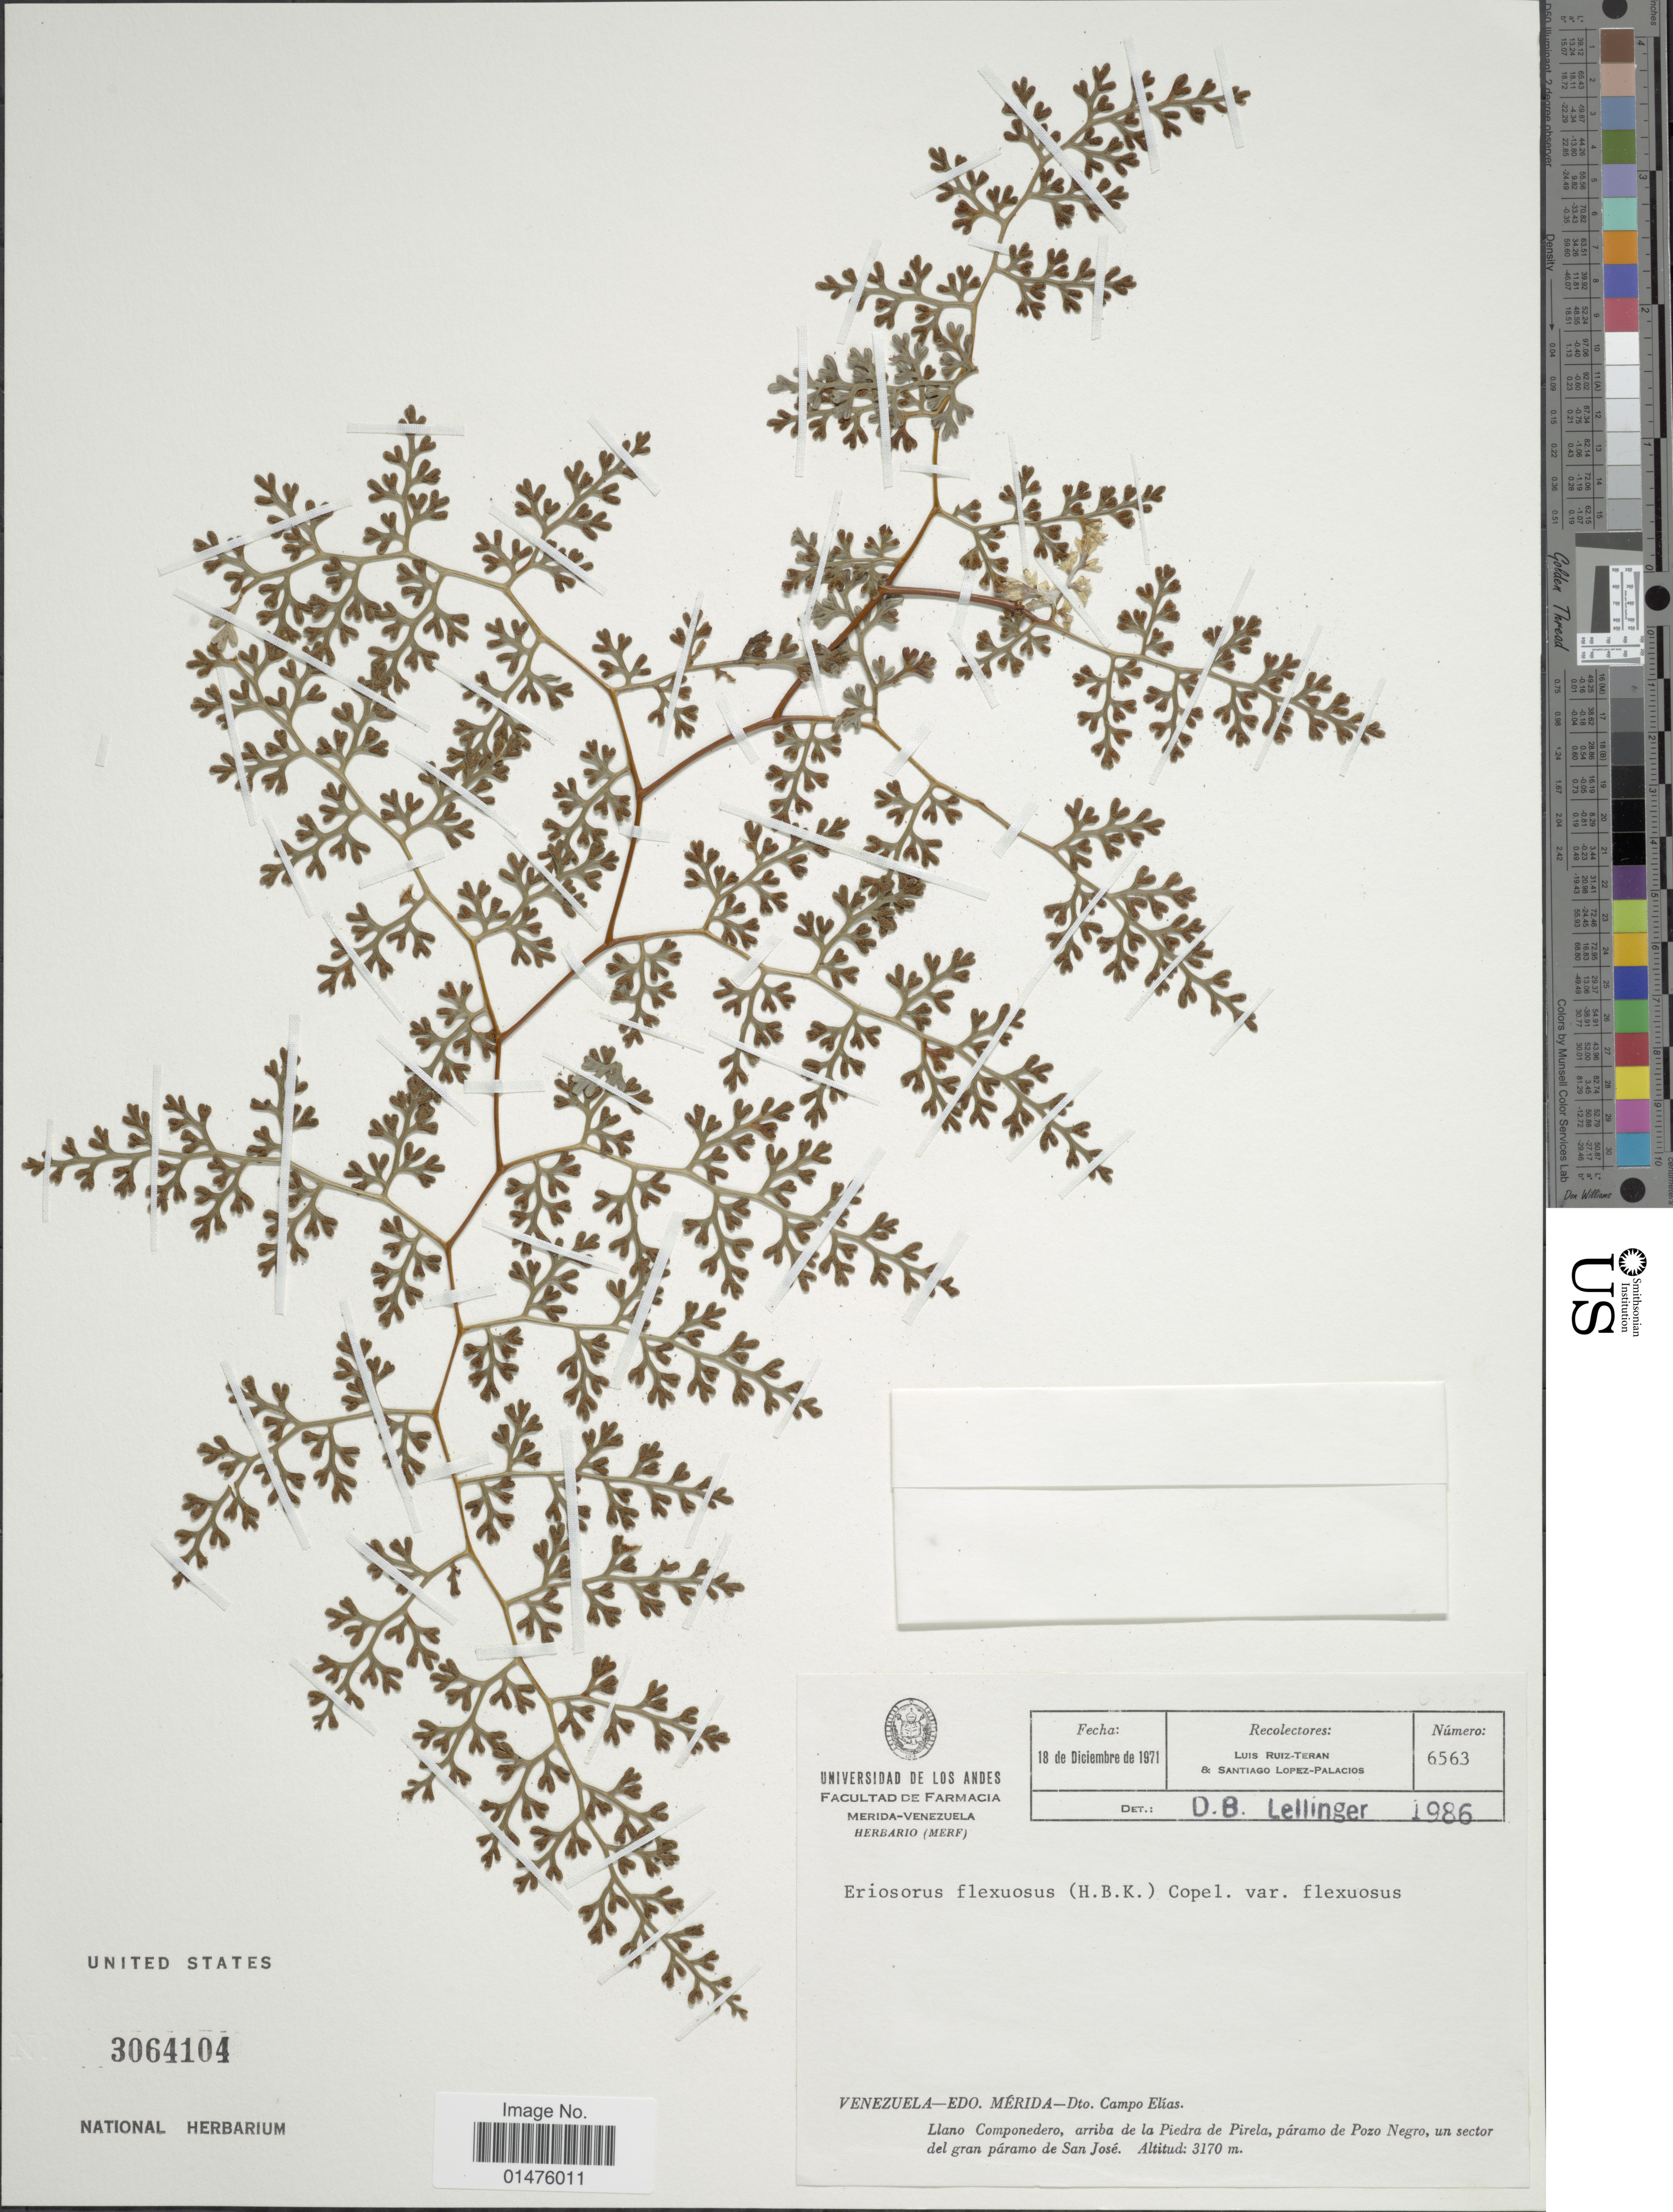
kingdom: Plantae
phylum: Tracheophyta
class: Polypodiopsida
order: Polypodiales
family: Pteridaceae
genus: Jamesonia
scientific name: Jamesonia flexuosa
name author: (Humb. & Bonpl.) Christenh.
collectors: L. E. Ruíz-Terán & S. López-Palacios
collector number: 6563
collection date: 1971-12-18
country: Puerto Rico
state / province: Comerio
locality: Dto Campo Elias, Llano Componedero, arriba de la Piedra de Pirela, párampo de Pozo Negro, un sector del gran páramo de San José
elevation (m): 3170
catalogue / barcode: US 3064104